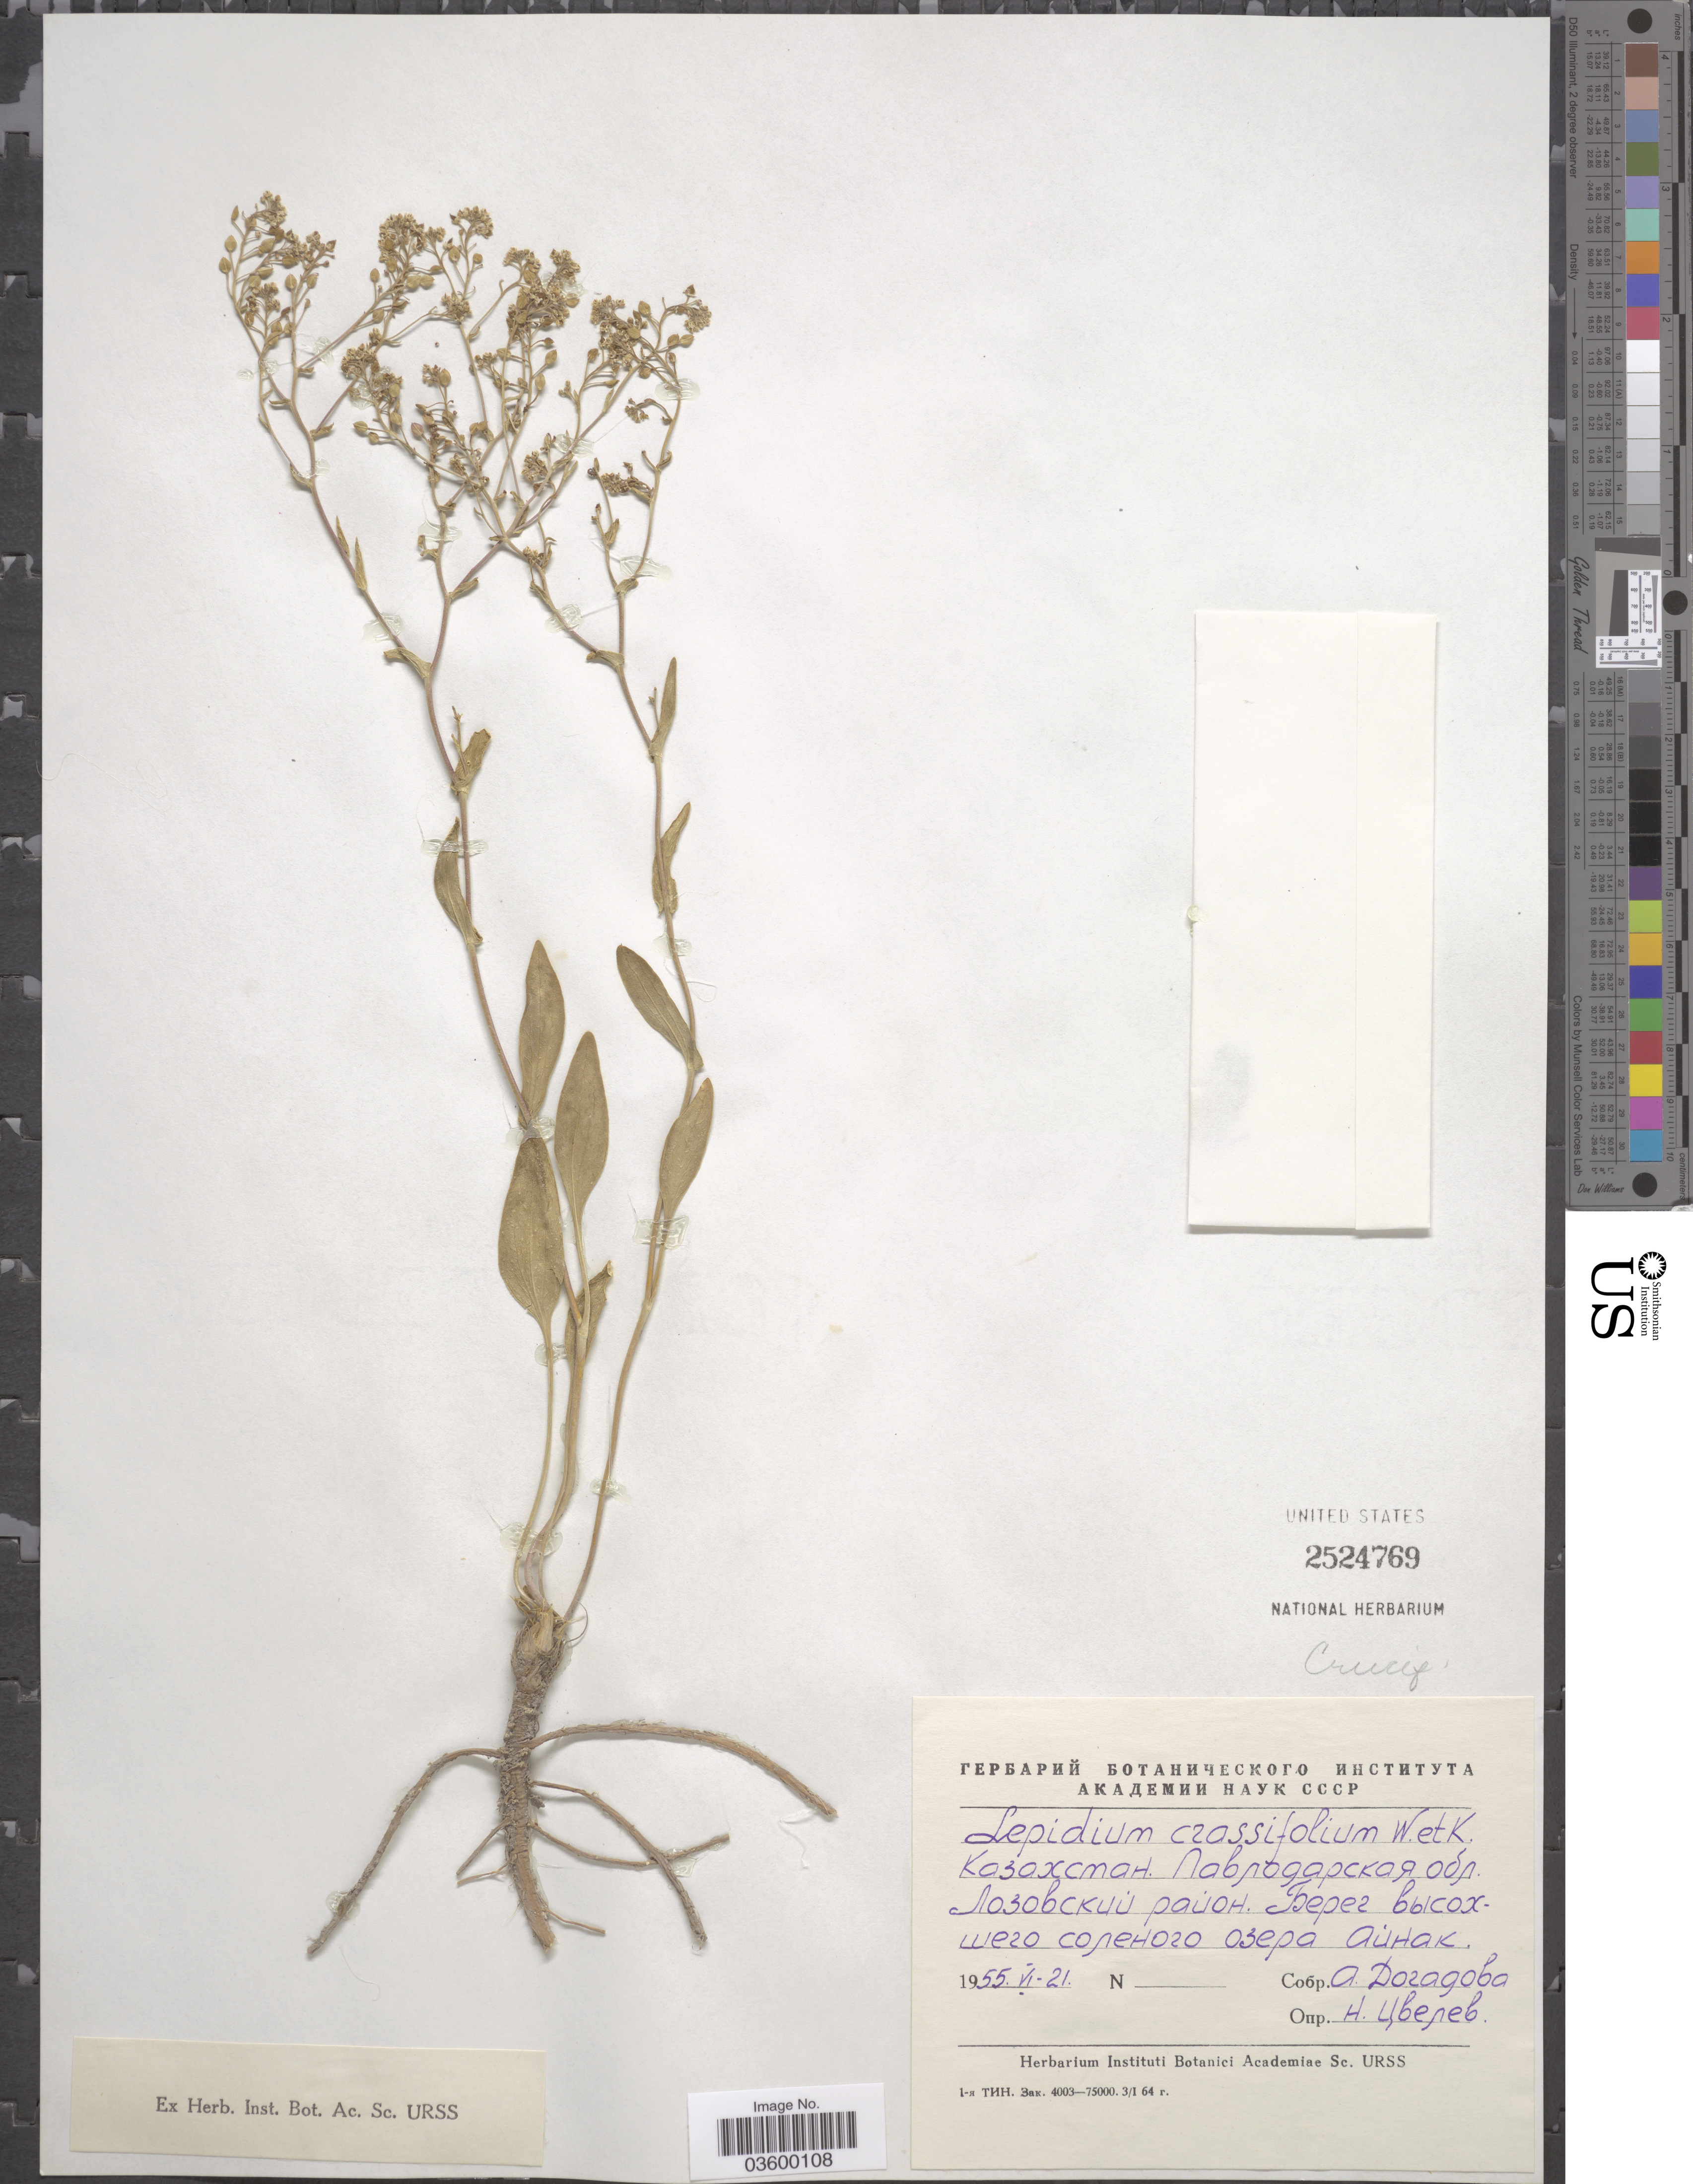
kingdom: Plantae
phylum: Tracheophyta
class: Magnoliopsida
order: Brassicales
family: Brassicaceae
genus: Lepidium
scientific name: Lepidium crassifolium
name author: Waldst. & Kit.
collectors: A. Dogadova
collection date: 1955-06-21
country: Kazakhstan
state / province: Paylodar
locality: Shore of salt Lake Aynak.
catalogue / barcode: US 2524769